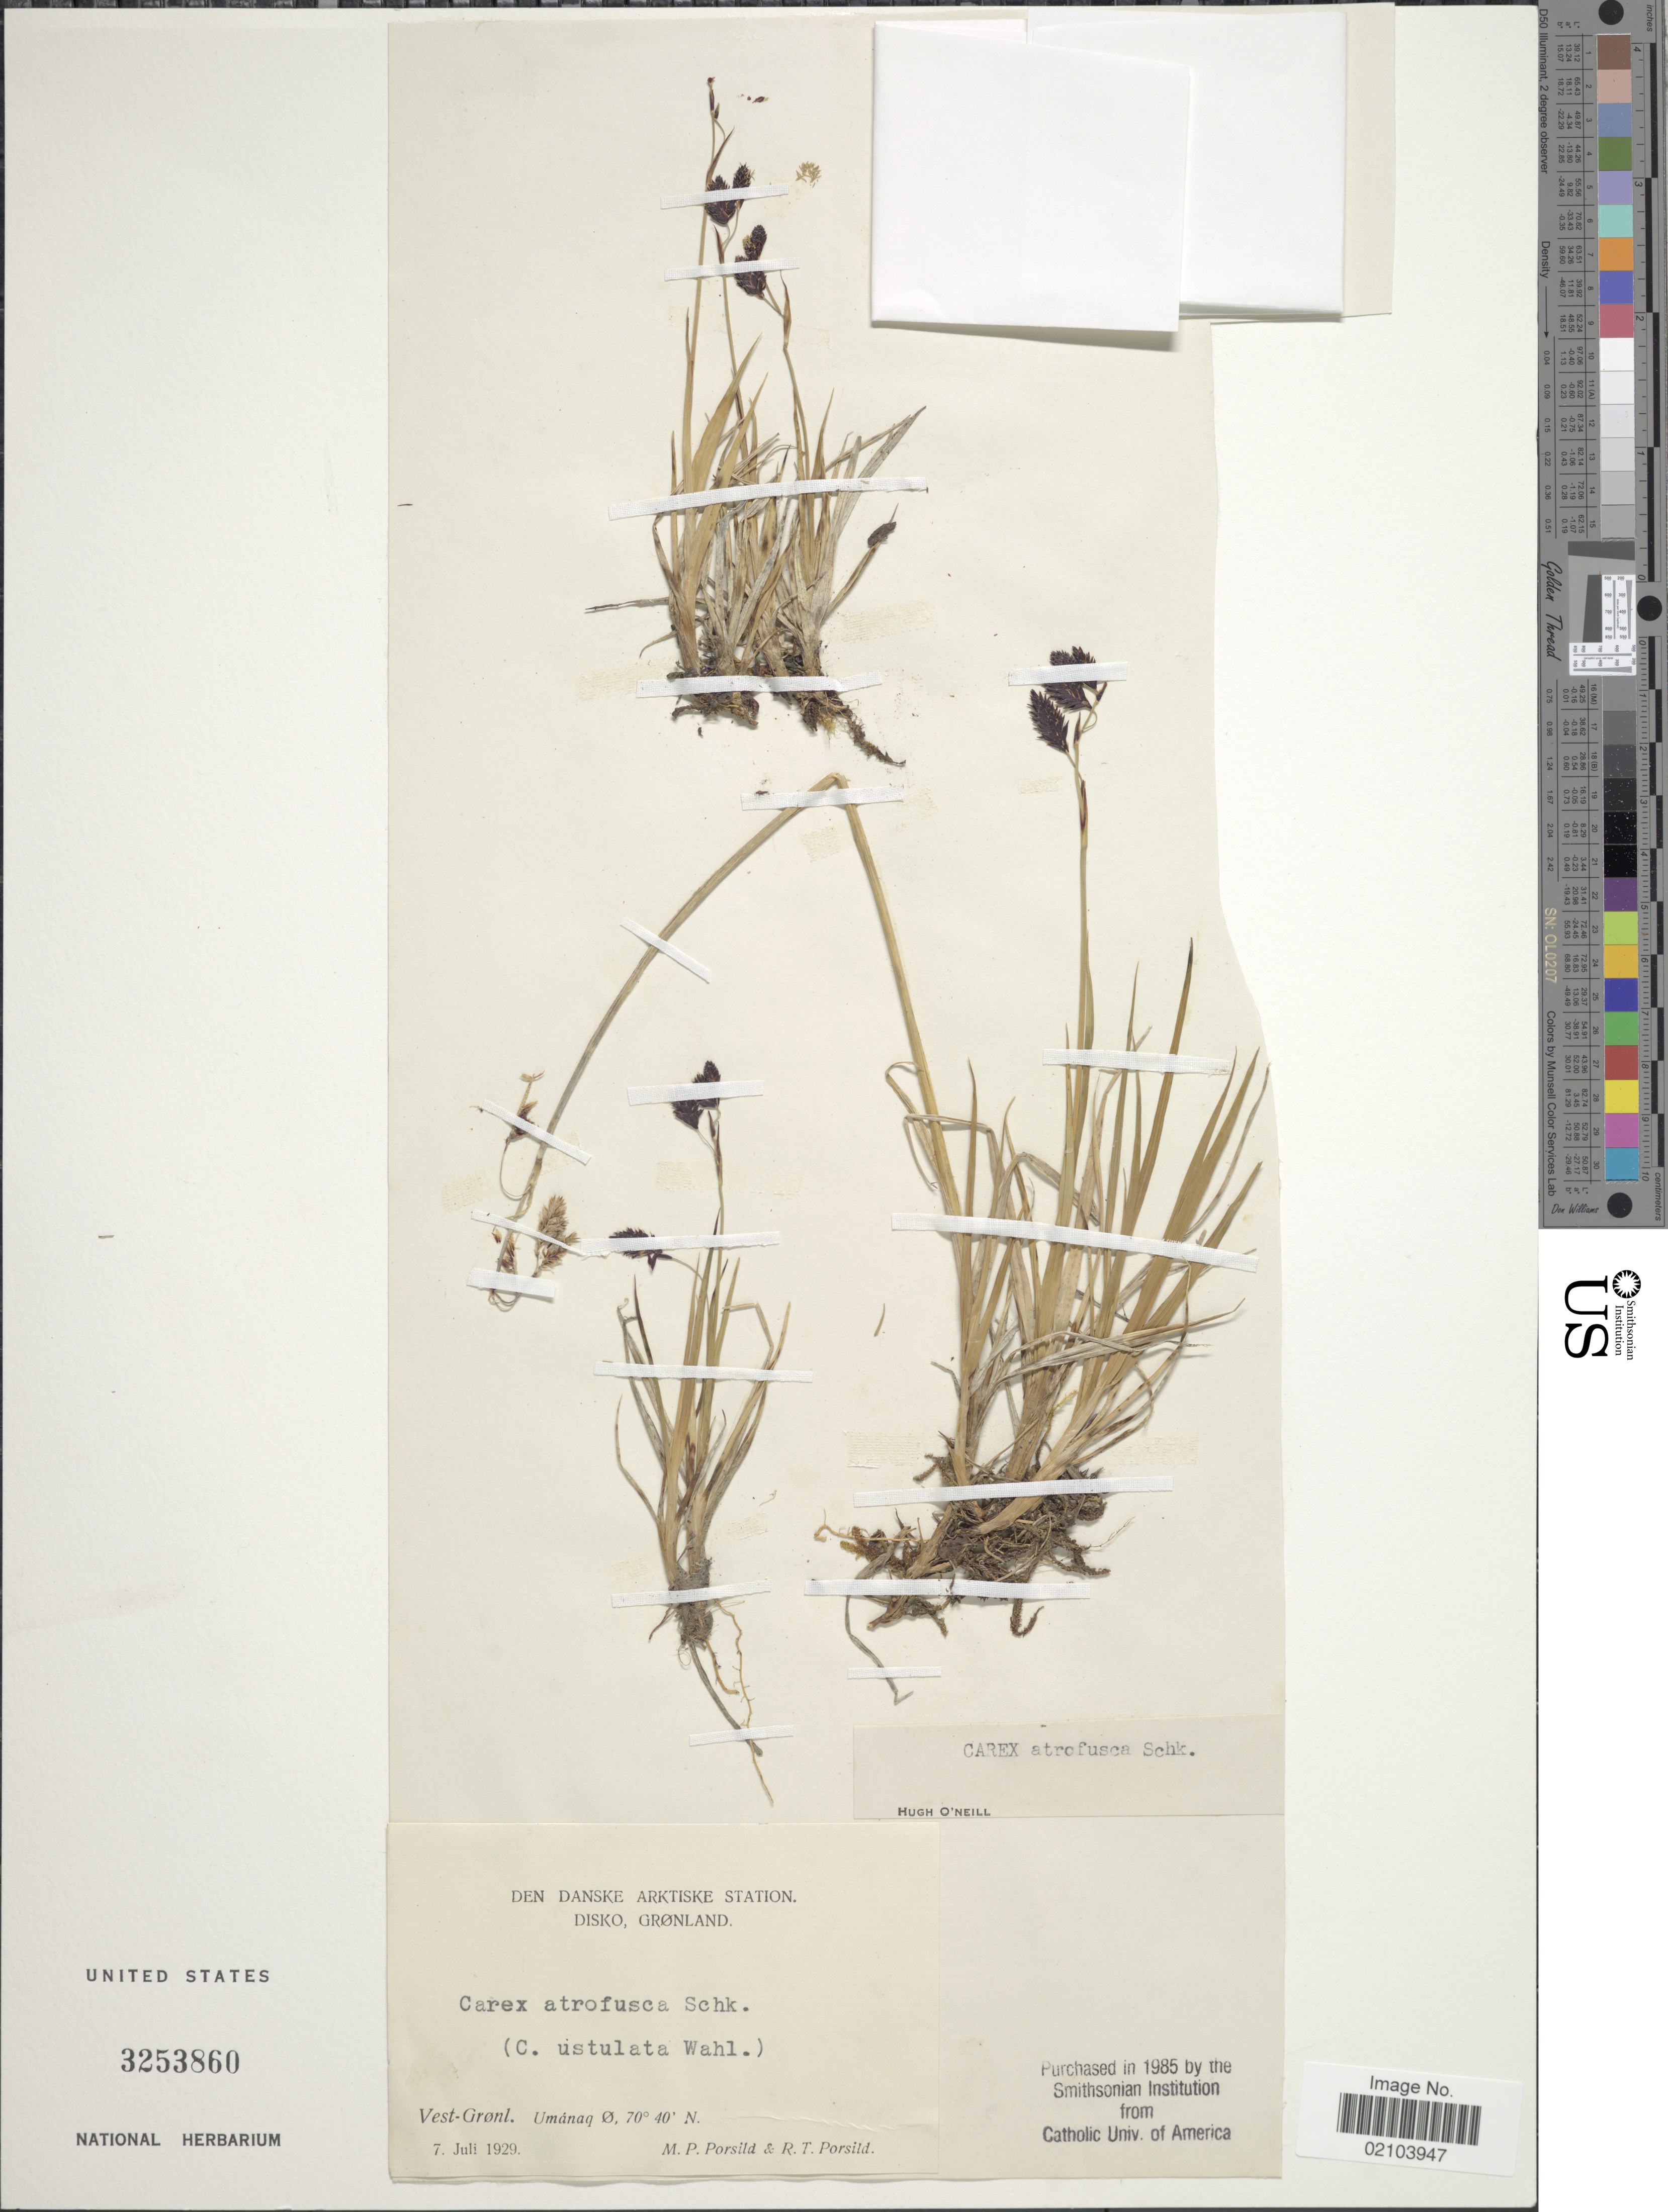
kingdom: Plantae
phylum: Tracheophyta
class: Liliopsida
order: Poales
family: Cyperaceae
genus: Carex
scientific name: Carex atrofusca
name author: Schkuhr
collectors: M. P. Porsild & R. T. Porsild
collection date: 1929-07-07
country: Greenland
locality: Vest-Grønl. Umánaq Ø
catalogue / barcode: US 3253860